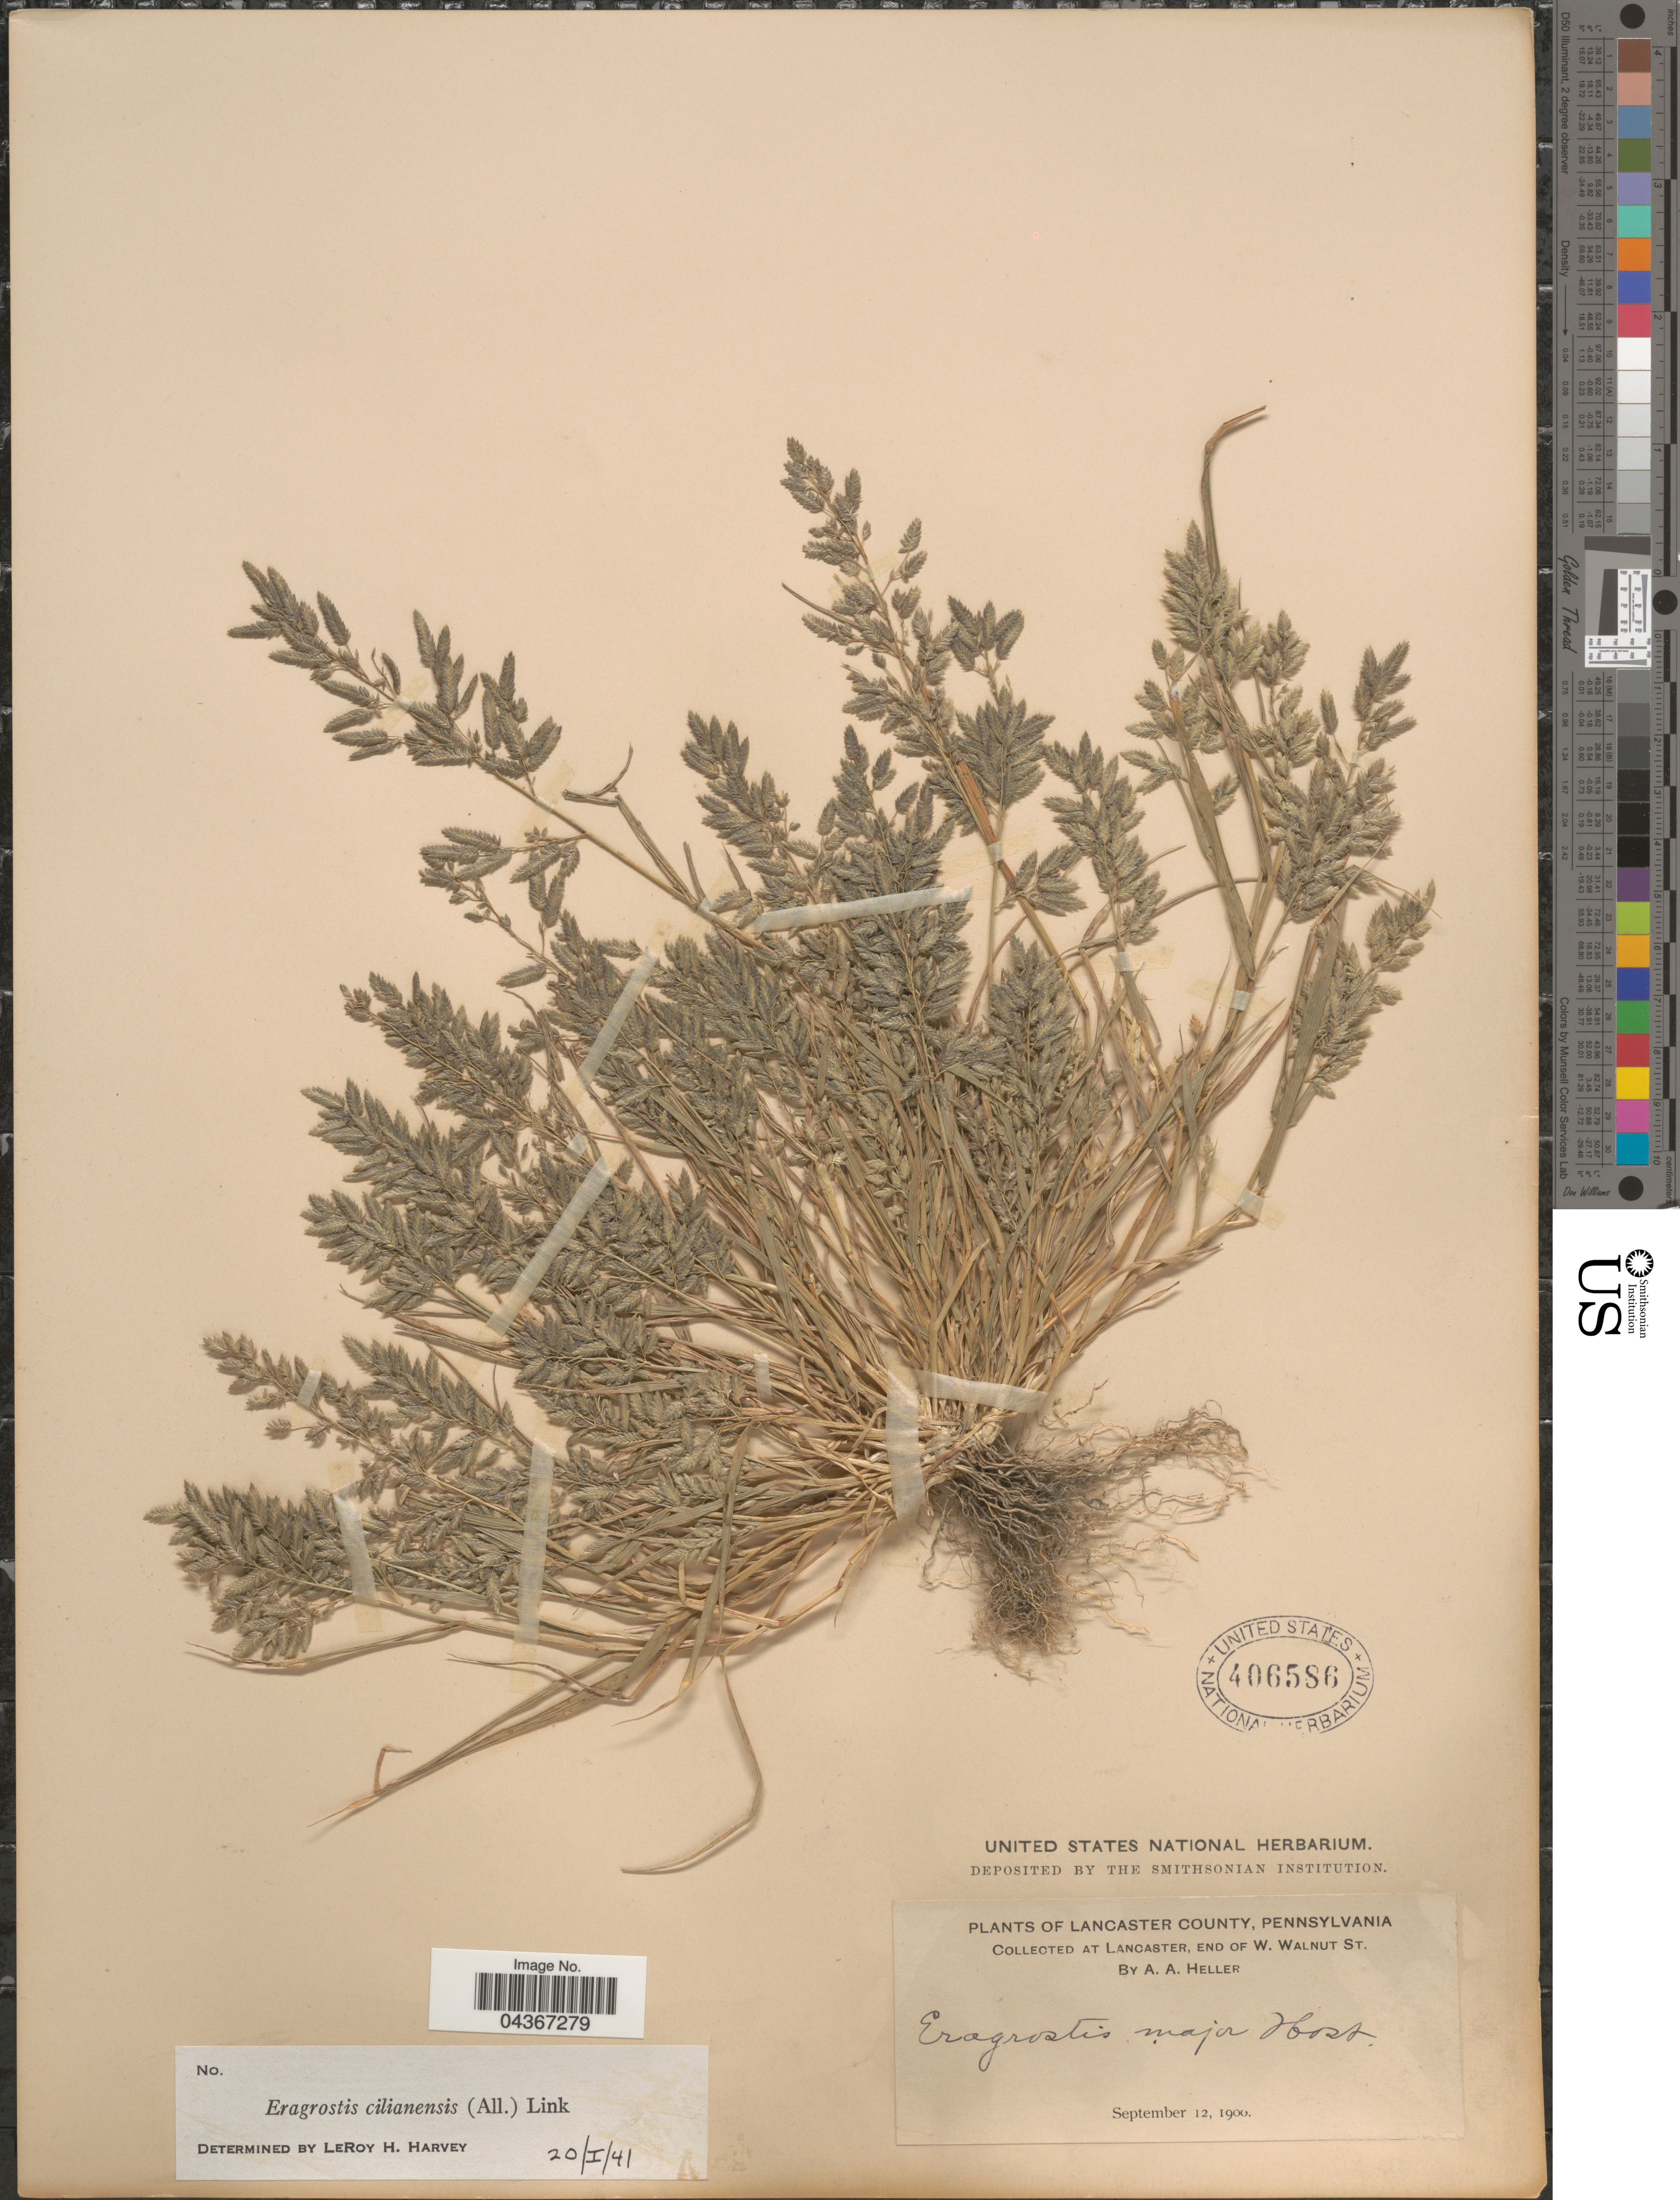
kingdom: Plantae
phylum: Tracheophyta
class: Liliopsida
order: Poales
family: Poaceae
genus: Eragrostis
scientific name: Eragrostis cilianensis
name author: (Bellardi) Vignolo ex Janch.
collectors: A. A. Heller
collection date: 1900-09-12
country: United States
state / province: Pennsylvania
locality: Lancaster County. At Lancaster, end of W. Walnut St.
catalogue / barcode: US 406586